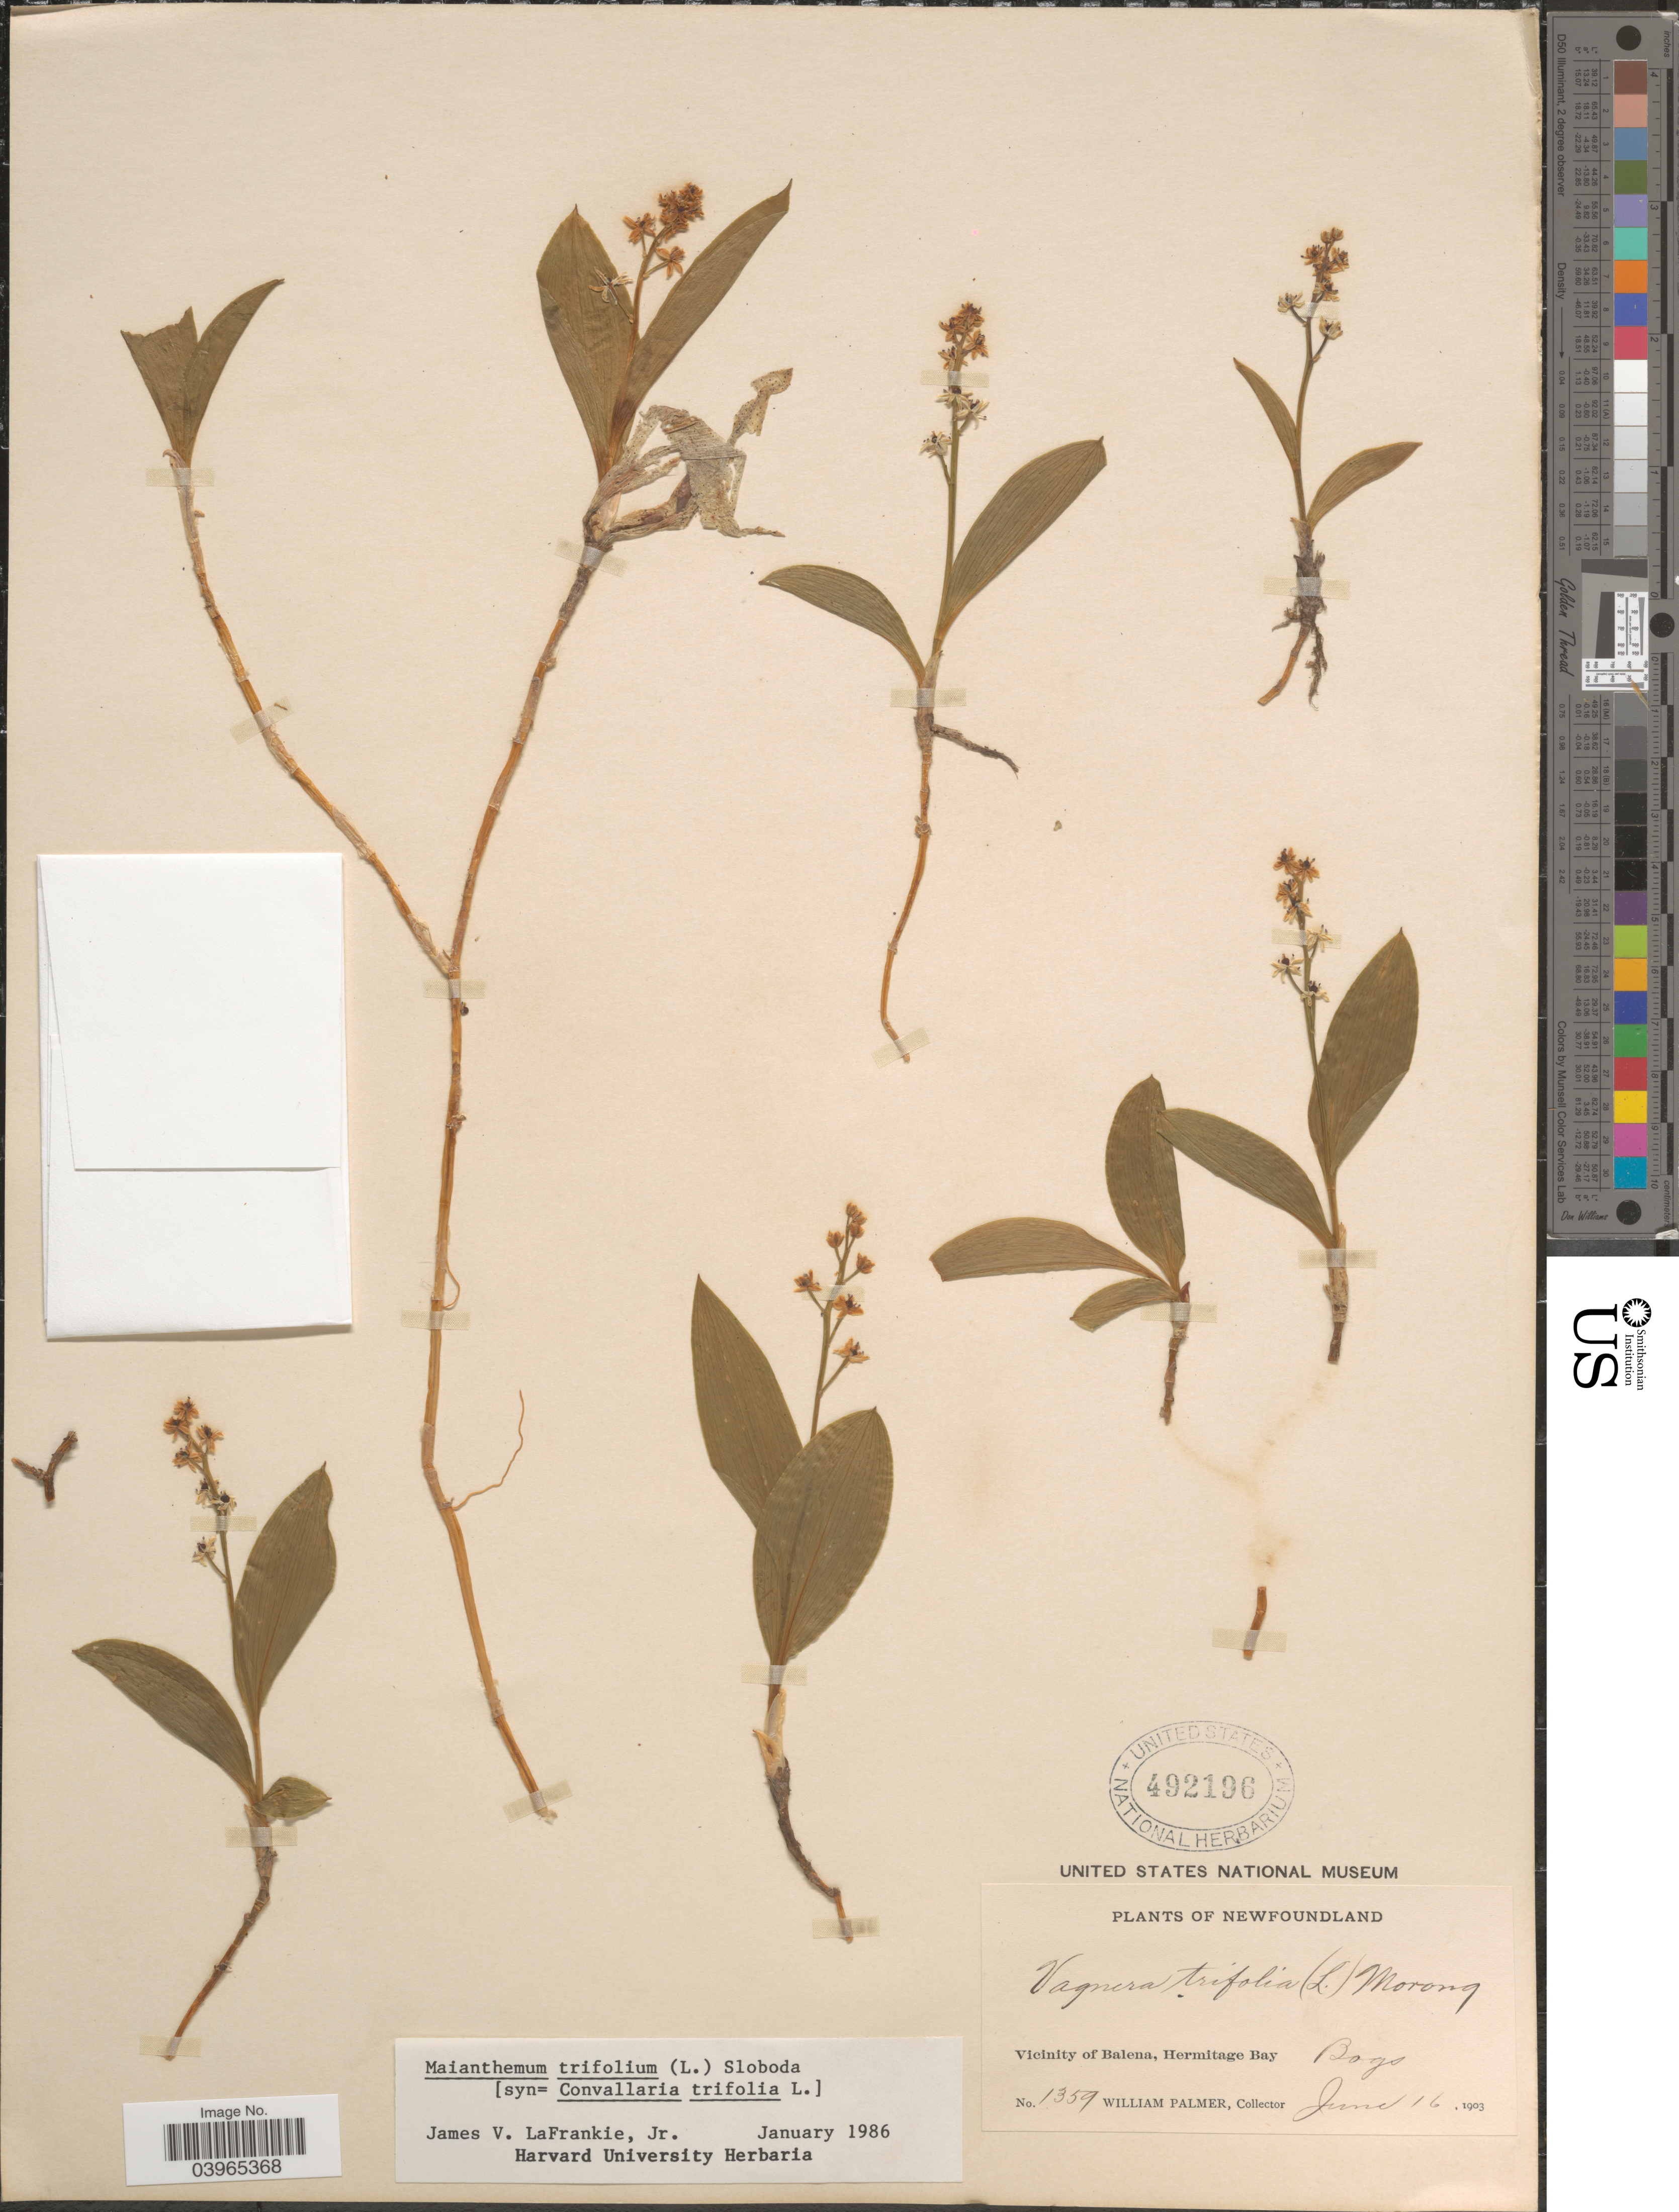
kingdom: Plantae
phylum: Tracheophyta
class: Liliopsida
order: Asparagales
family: Asparagaceae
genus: Maianthemum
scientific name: Maianthemum trifolium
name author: (L.) Sloboda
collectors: W. Palmer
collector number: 1359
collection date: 1903-06-16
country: Canada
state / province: Newfoundland and Labrador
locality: Vicinity of Balena, Hermitage Bay Bogs.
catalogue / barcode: US 492196